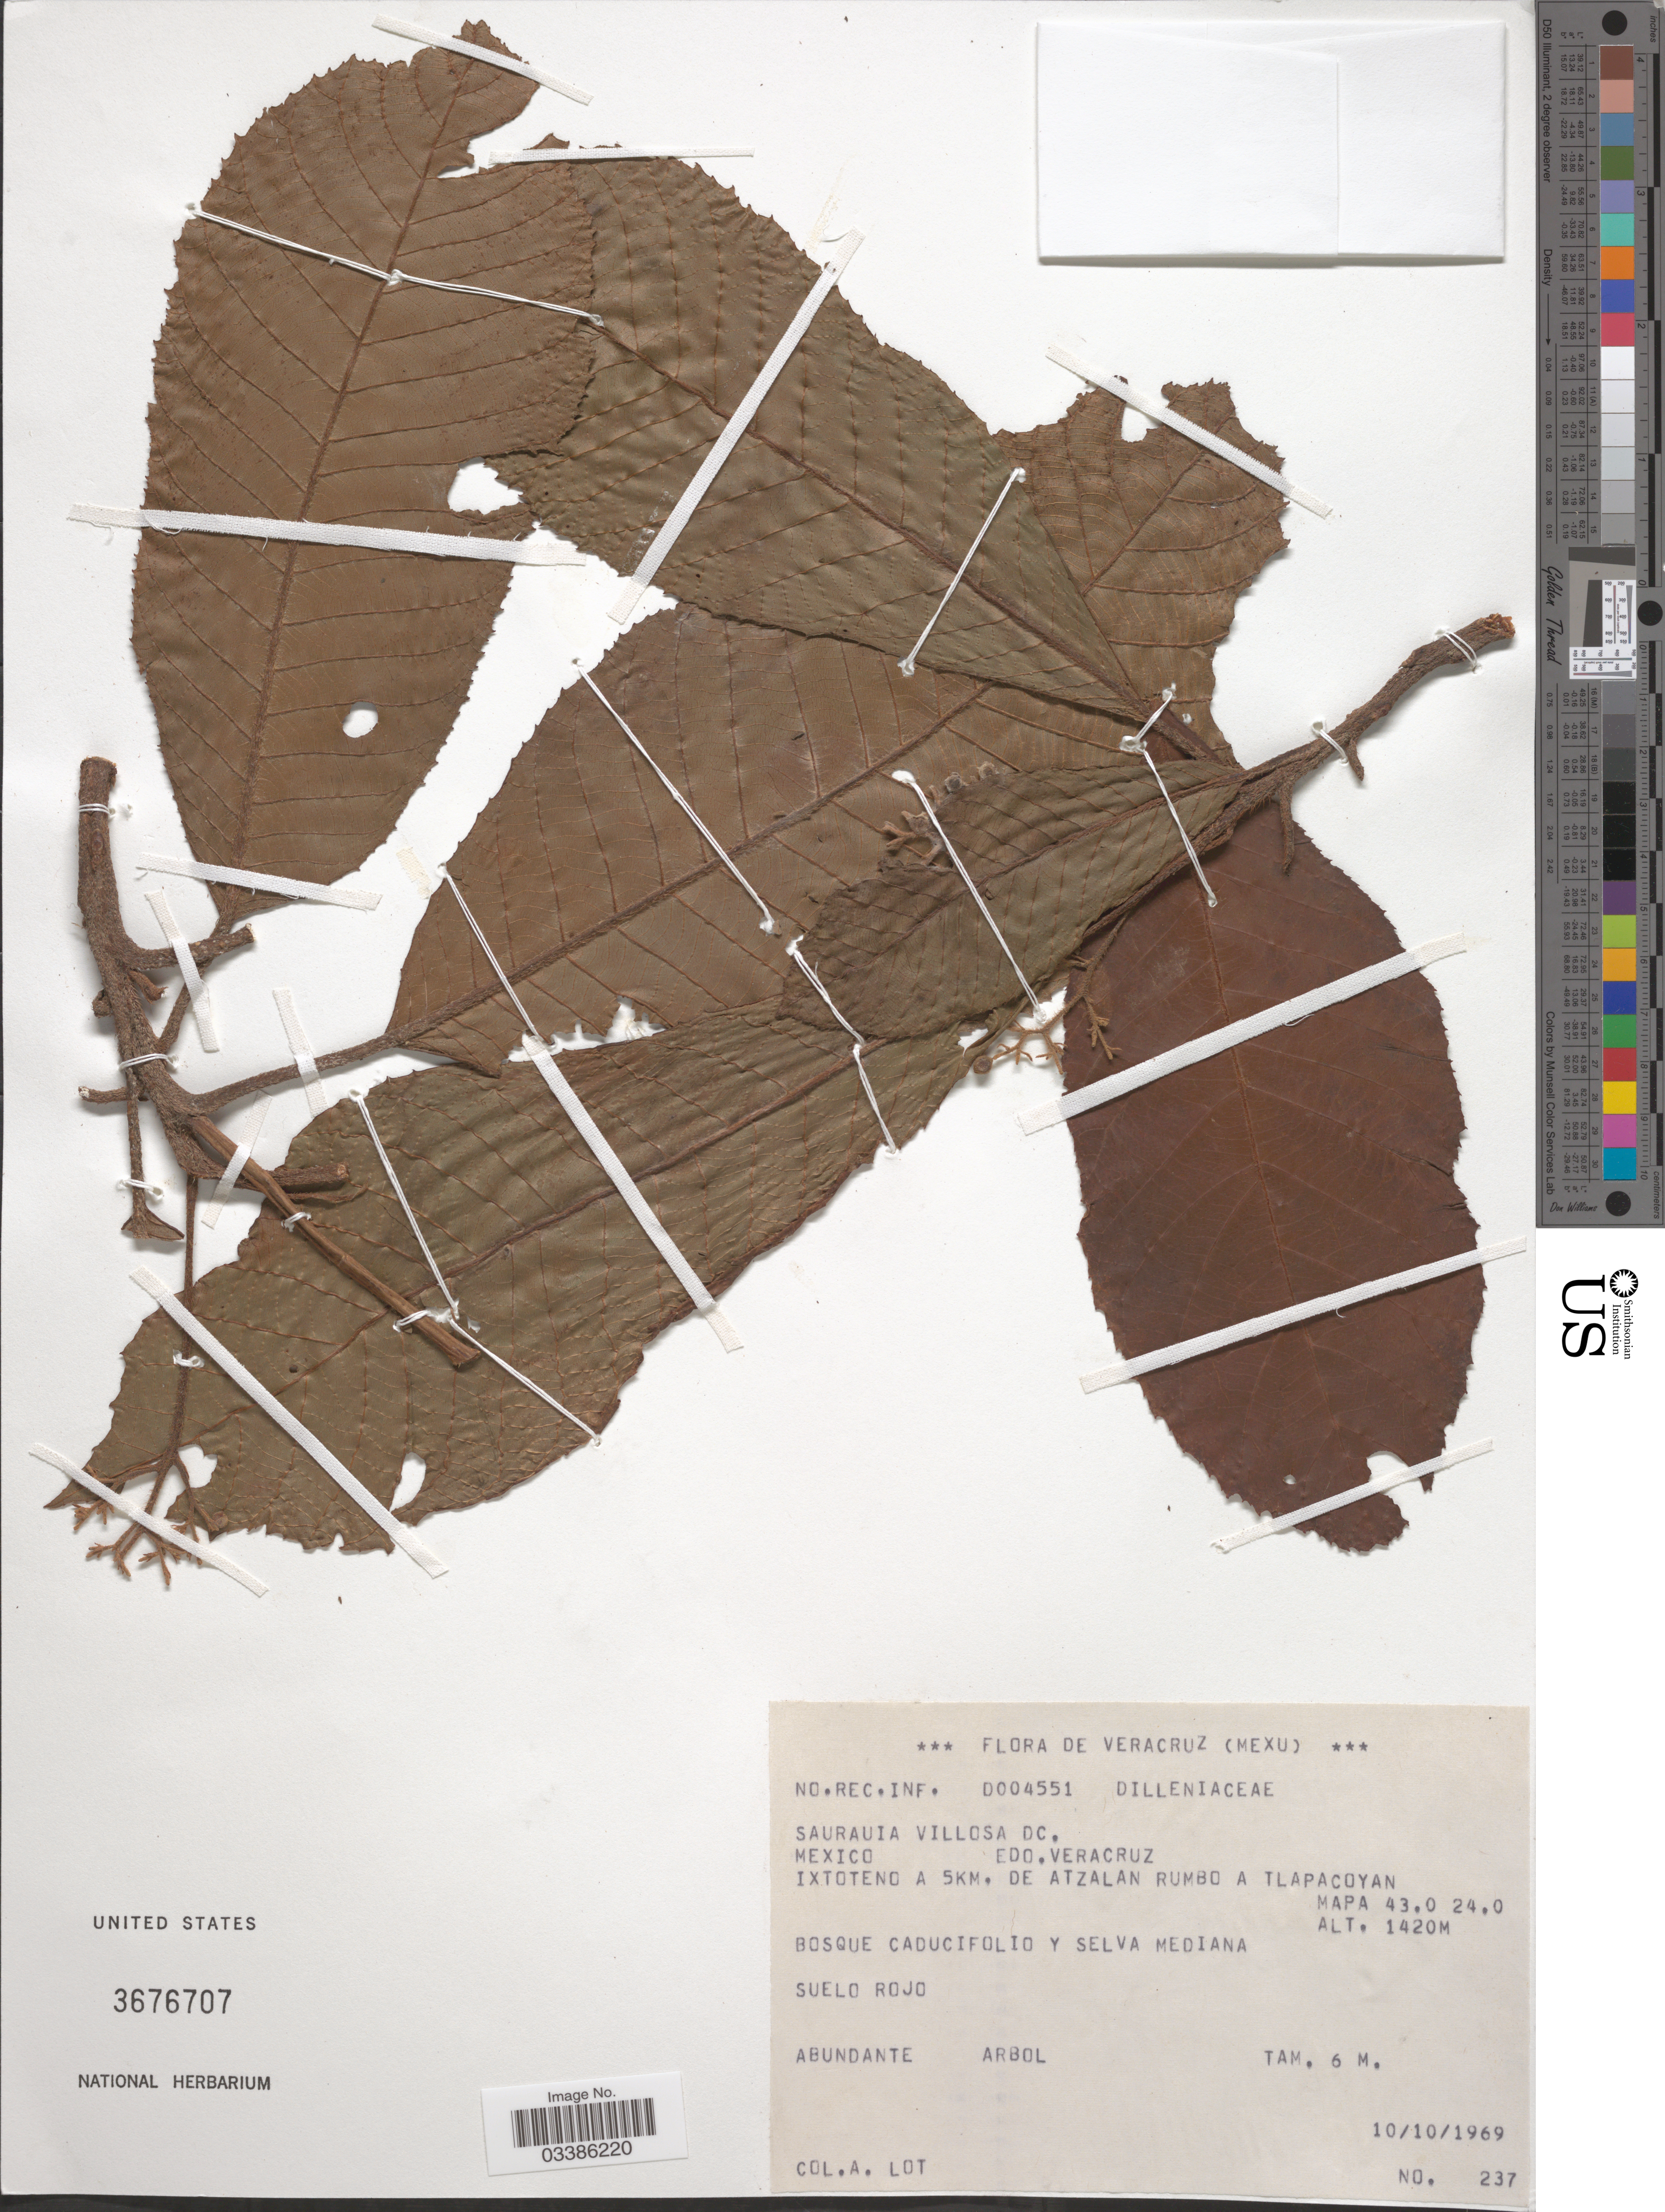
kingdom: Plantae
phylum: Tracheophyta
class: Magnoliopsida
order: Ericales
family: Actinidiaceae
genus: Saurauia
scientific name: Saurauia villosa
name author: DC.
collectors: Lot, A.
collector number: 237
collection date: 1969-10-10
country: Mexico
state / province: Veracruz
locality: Veracruz. Ixtoteno a 5km. de Atzalan Rumbo a Tlapacoyan. Mapa 43.0 24.0.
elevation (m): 1420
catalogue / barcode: US 3676707